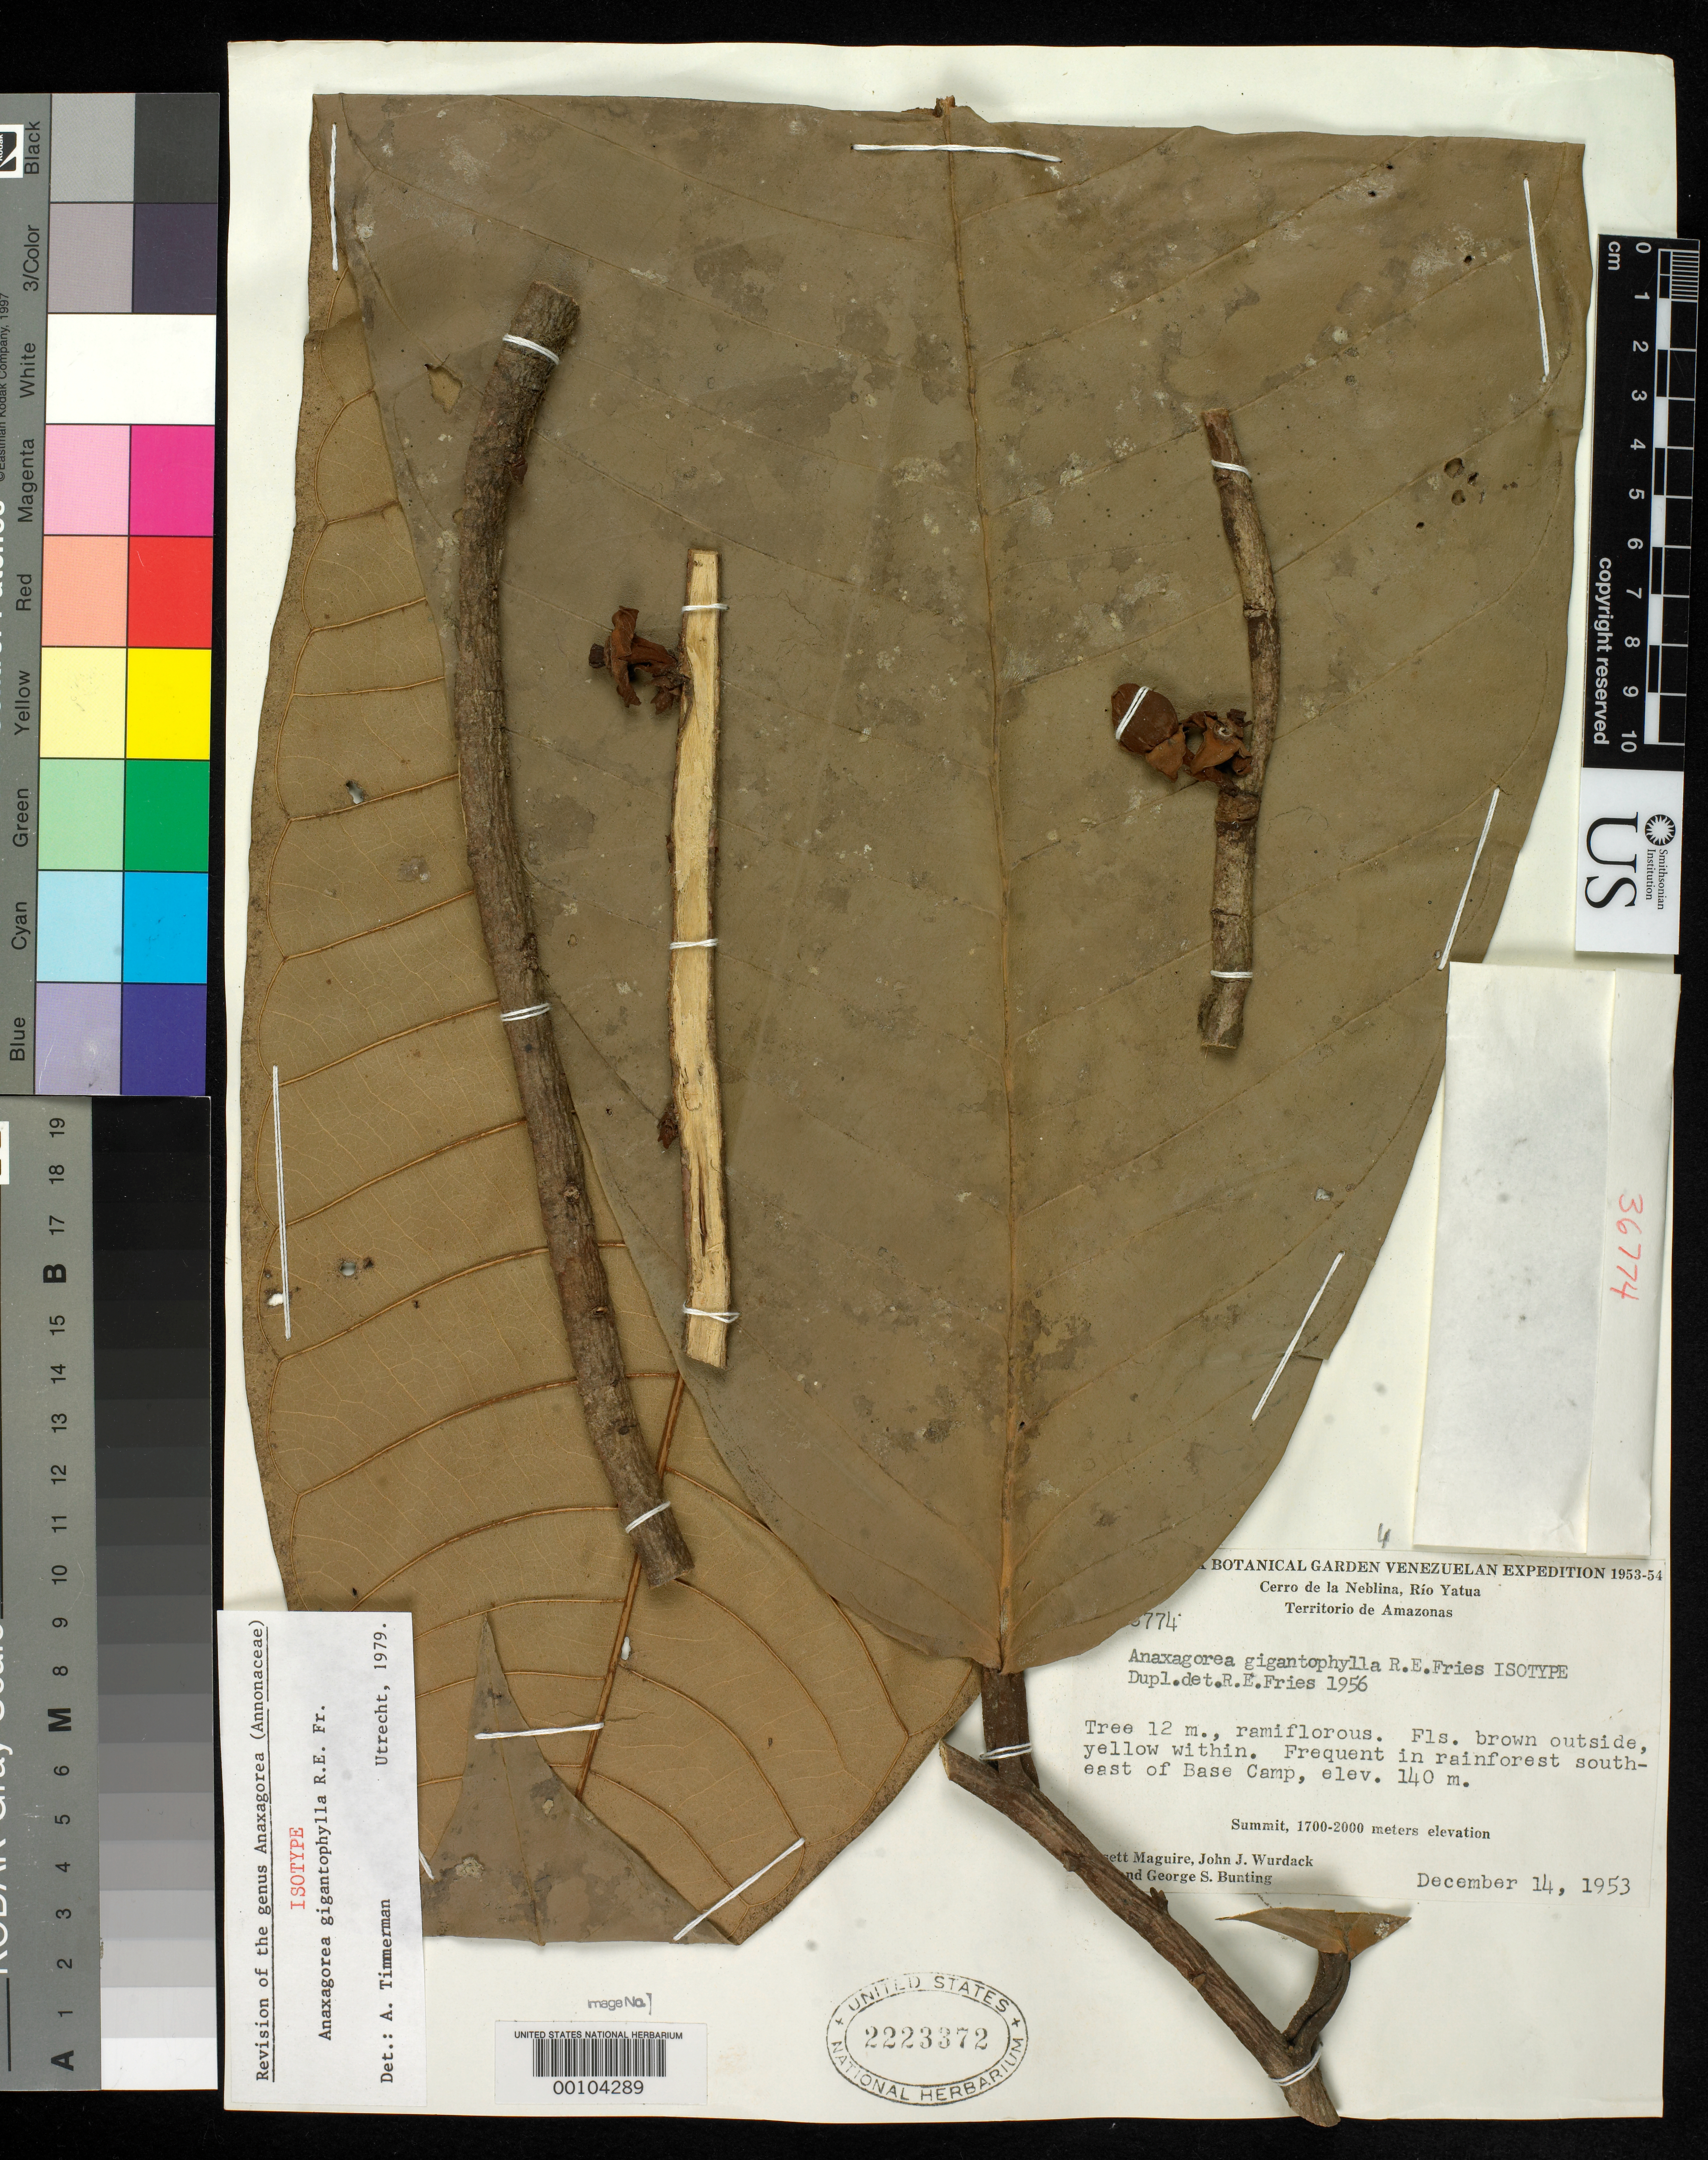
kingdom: Plantae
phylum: Tracheophyta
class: Magnoliopsida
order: Magnoliales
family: Annonaceae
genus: Anaxagorea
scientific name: Anaxagorea gigantophylla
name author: R.E. Fr.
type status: Isotype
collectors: B. Maguire, J. J. Wurdack & G. S. Bunting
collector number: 36774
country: Venezuela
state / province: Amazonas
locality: Cerro de La Neblina, Rio Yatua.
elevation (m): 140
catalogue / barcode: US 2223372